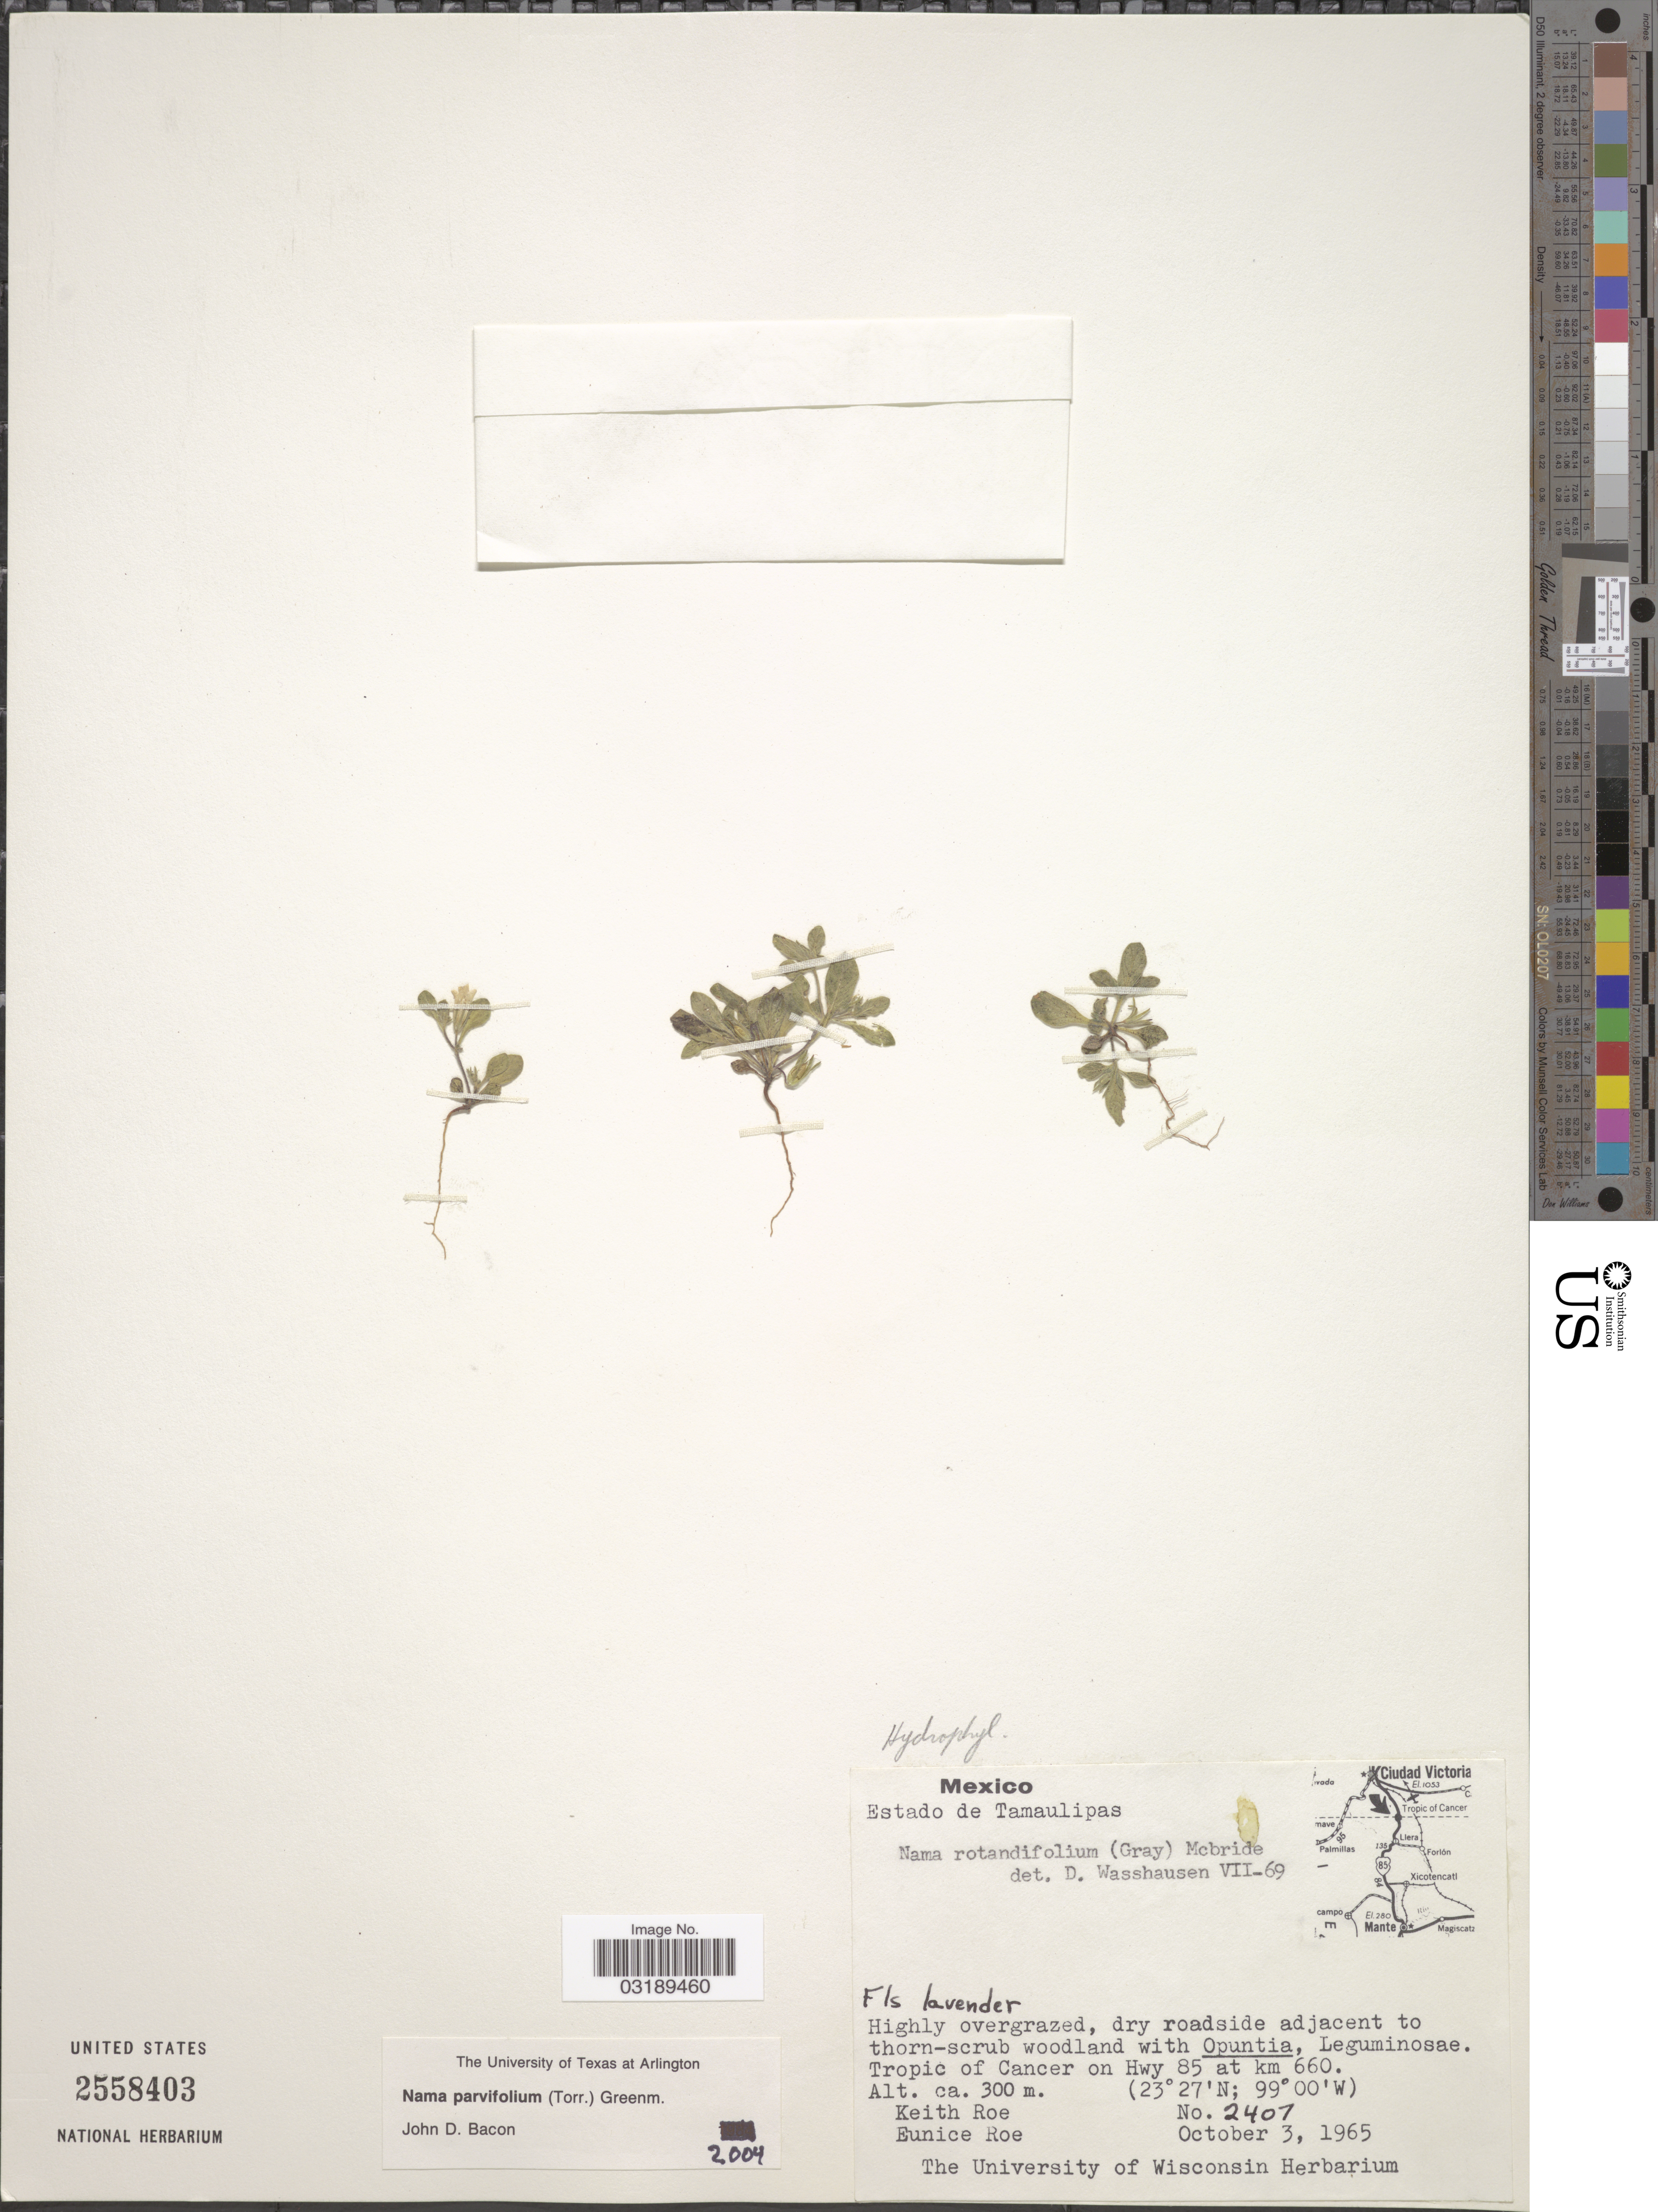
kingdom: Plantae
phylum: Tracheophyta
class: Magnoliopsida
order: Boraginales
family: Namaceae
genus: Nama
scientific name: Nama parvifolia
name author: (Torr.) Greenm.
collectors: K. E. Roe & E. Roe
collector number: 2407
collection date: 1965-10-03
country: Mexico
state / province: Tamaulipas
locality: Tropic of Cancer on Hwy 85 at km 660.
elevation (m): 300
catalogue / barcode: US 2558403